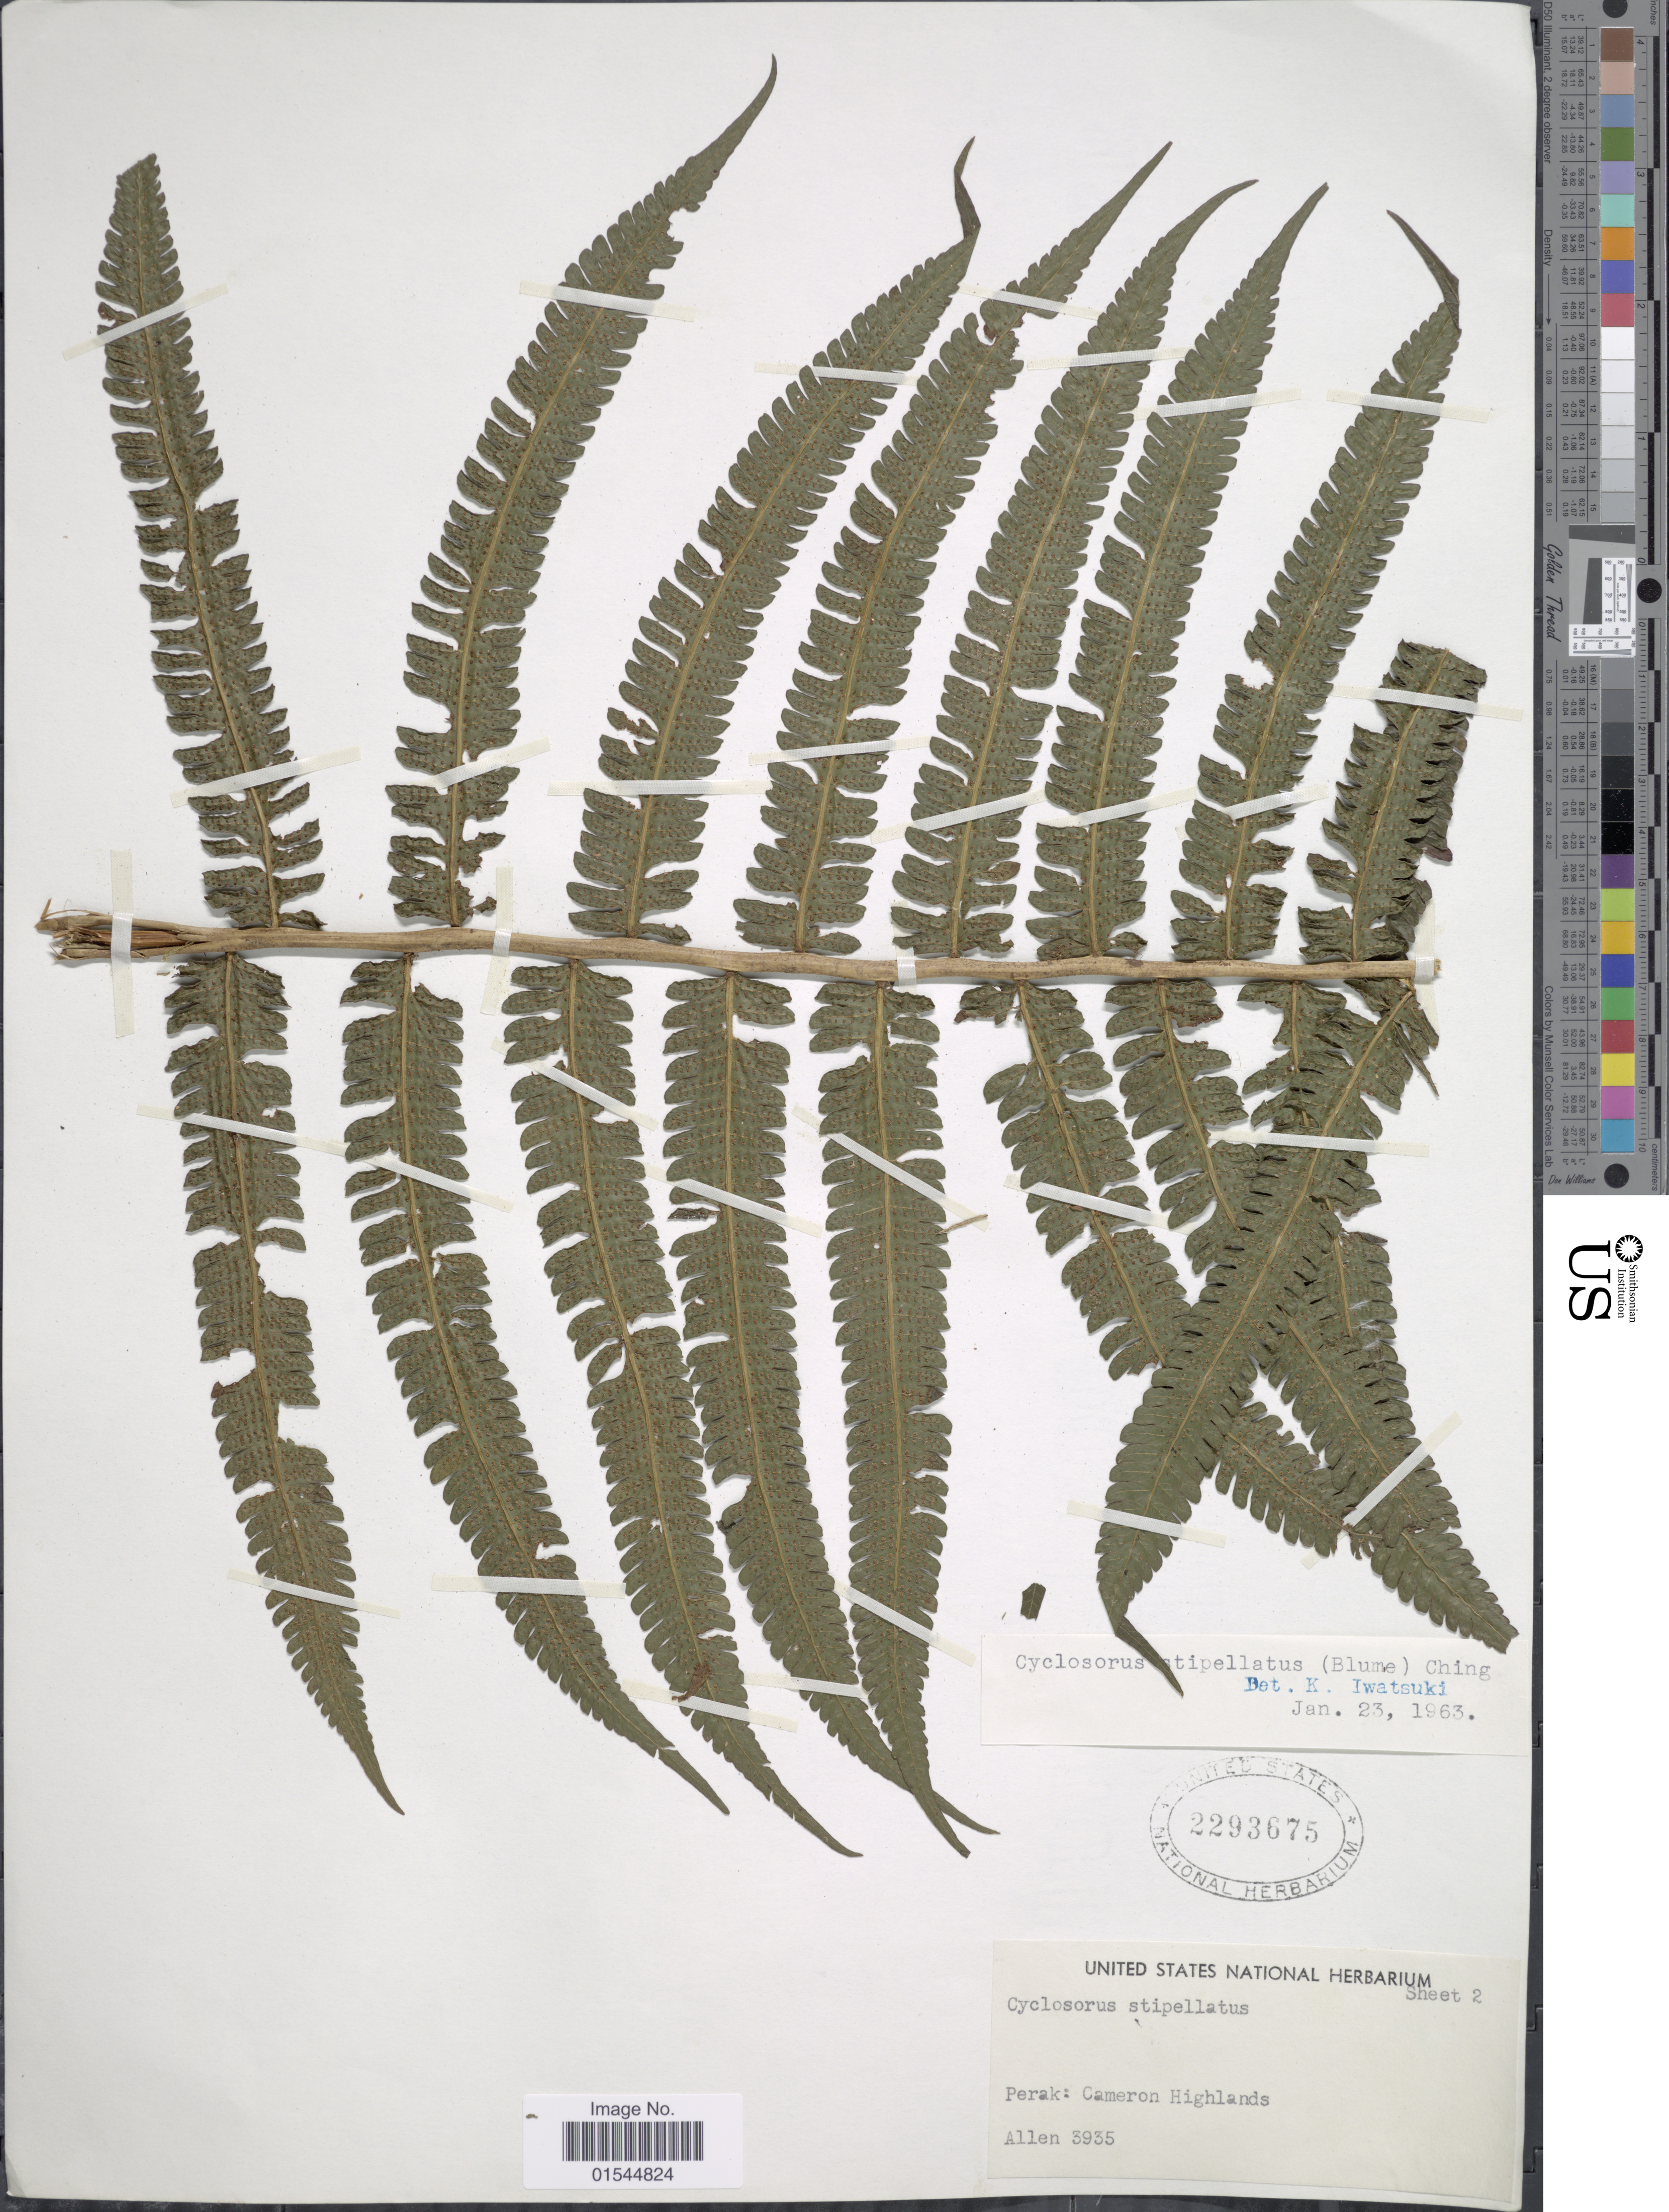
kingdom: Plantae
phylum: Tracheophyta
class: Polypodiopsida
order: Polypodiales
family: Thelypteridaceae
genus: Sphaerostephanos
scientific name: Sphaerostephanos stipellatus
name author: (Blume) Holttum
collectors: -- Allen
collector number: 3935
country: Malaysia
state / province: Perak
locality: Perak: Cameron Highlands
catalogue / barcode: US 2293675